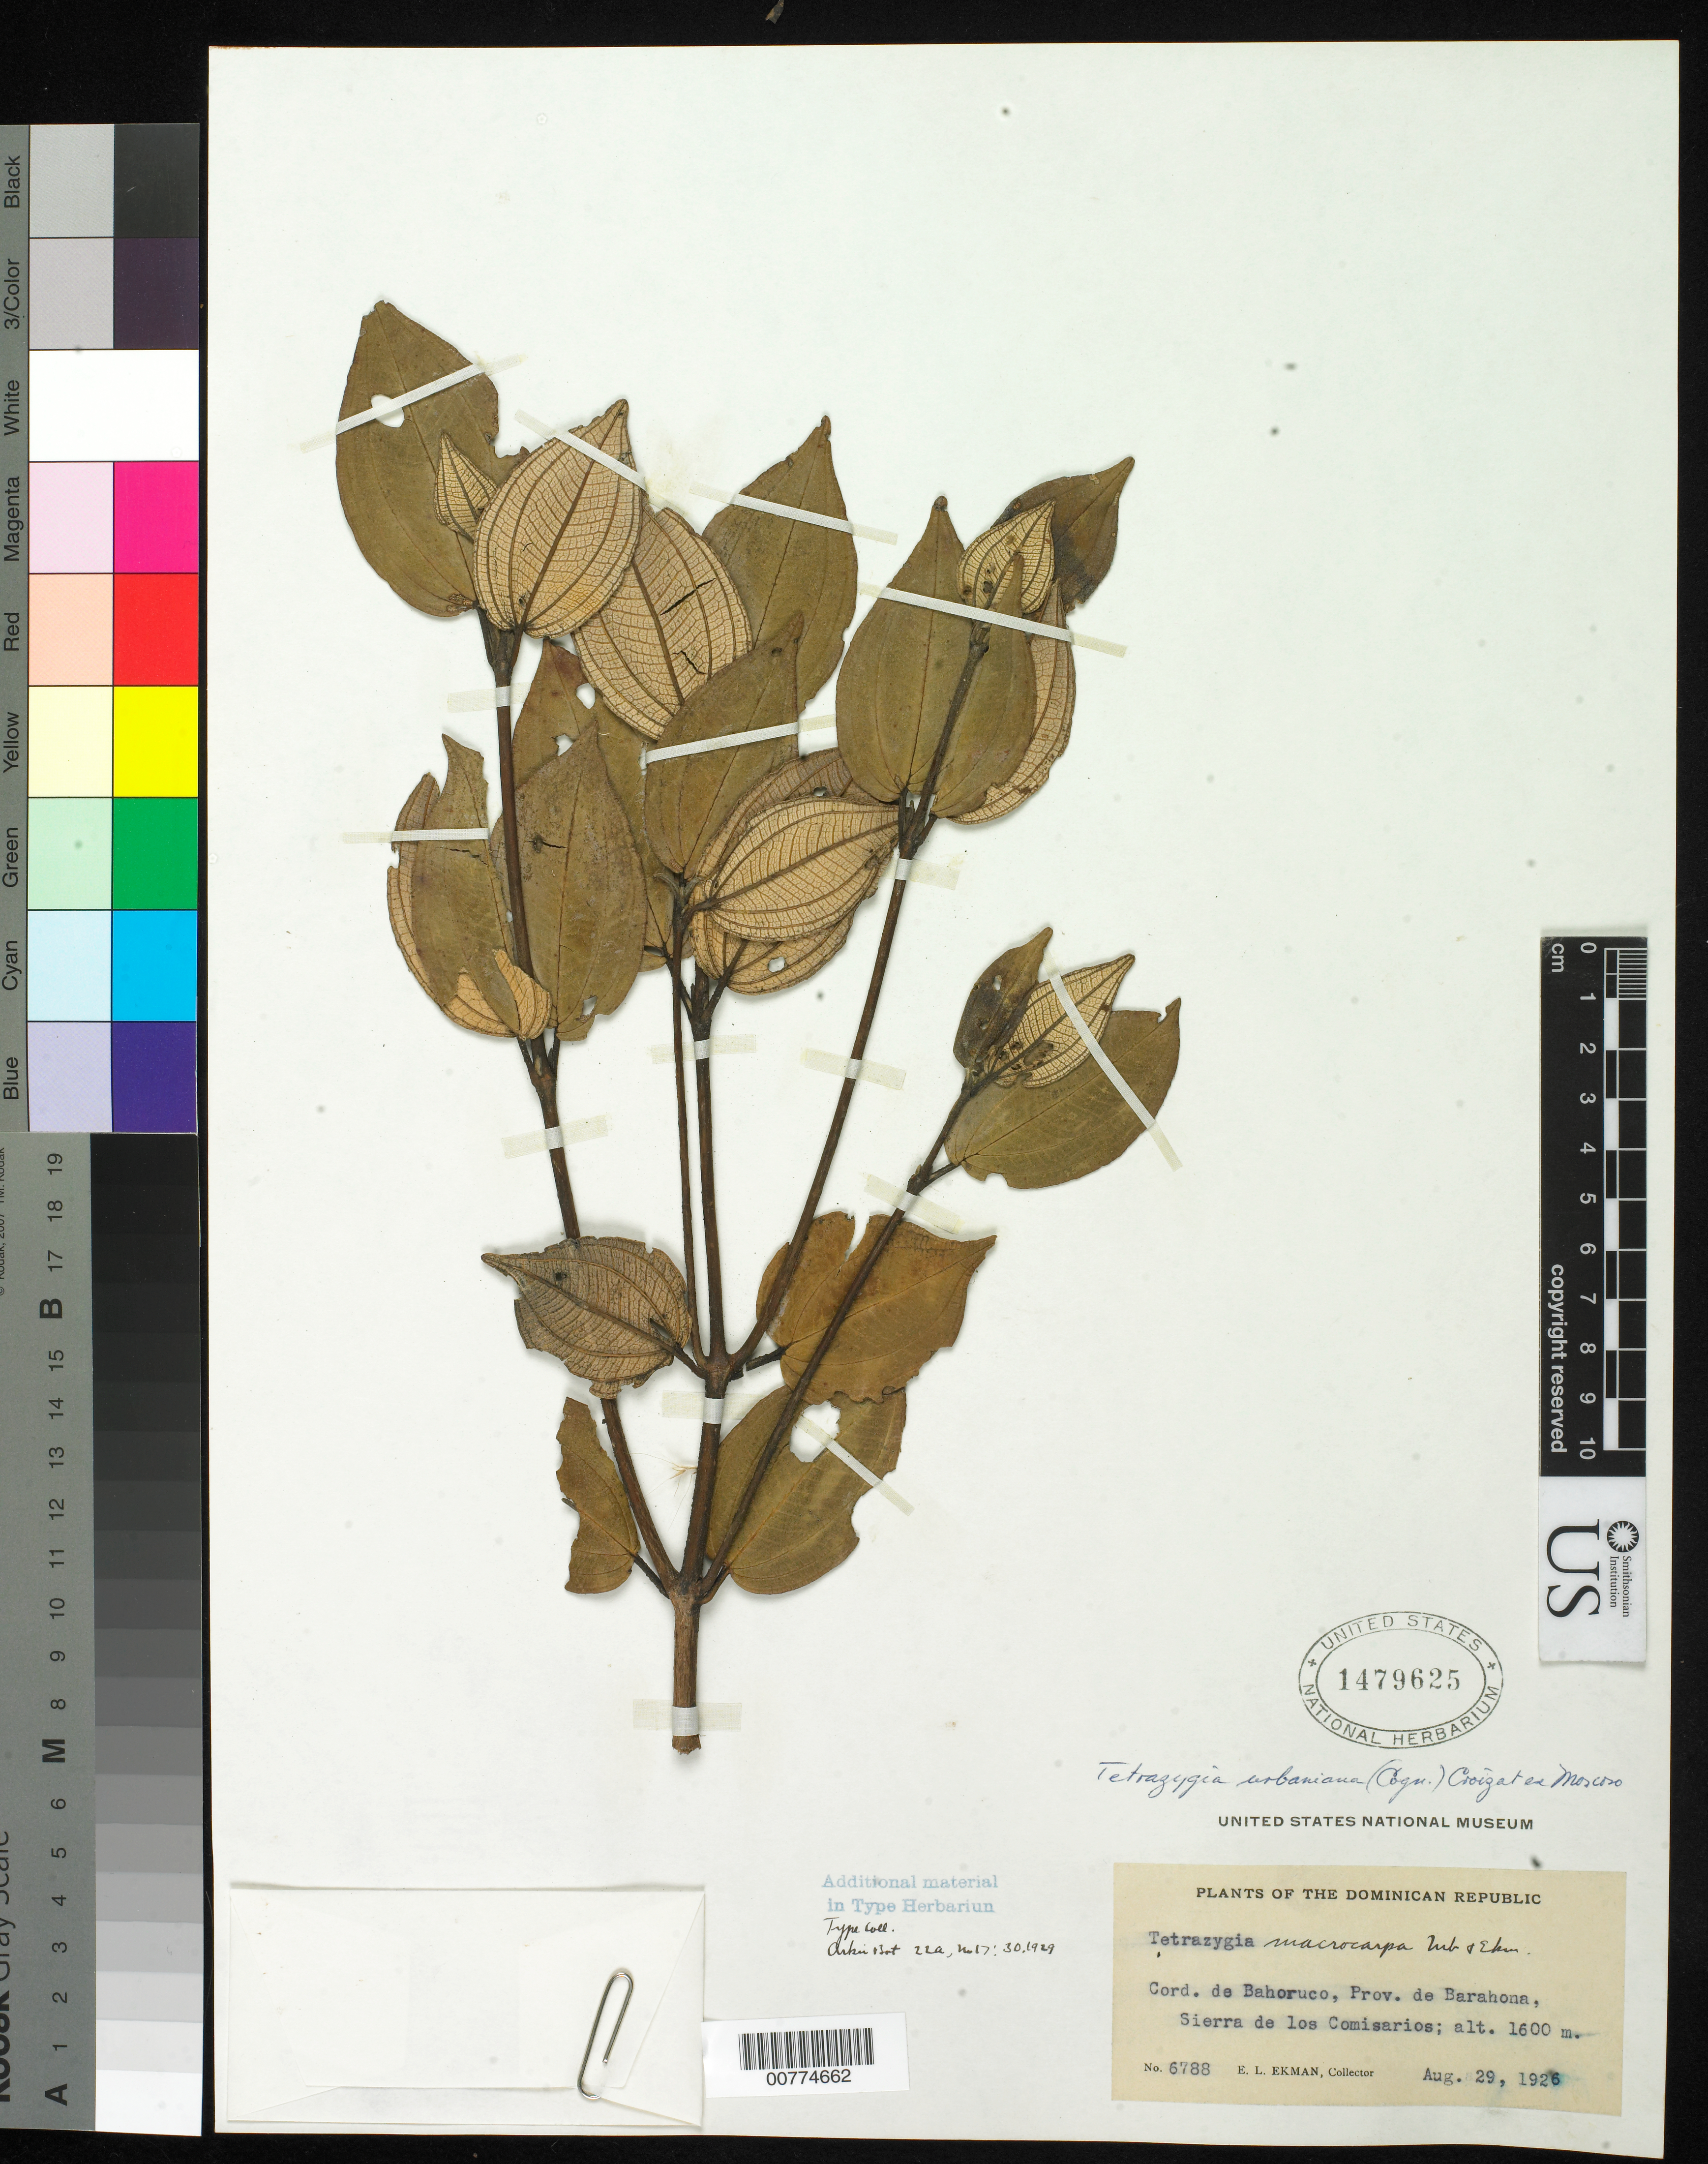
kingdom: Plantae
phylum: Tracheophyta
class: Magnoliopsida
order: Myrtales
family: Melastomataceae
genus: Tetrazygia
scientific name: Tetrazygia macrocarpa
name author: Urb. & Ekman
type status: Isotype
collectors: E. L. Ekman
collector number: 6788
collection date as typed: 29 Aug 1926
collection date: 1926-08-29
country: Dominican Republic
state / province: Barahona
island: Hispaniola Island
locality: Sierra do les Comicarios.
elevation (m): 1600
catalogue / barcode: US 1479625